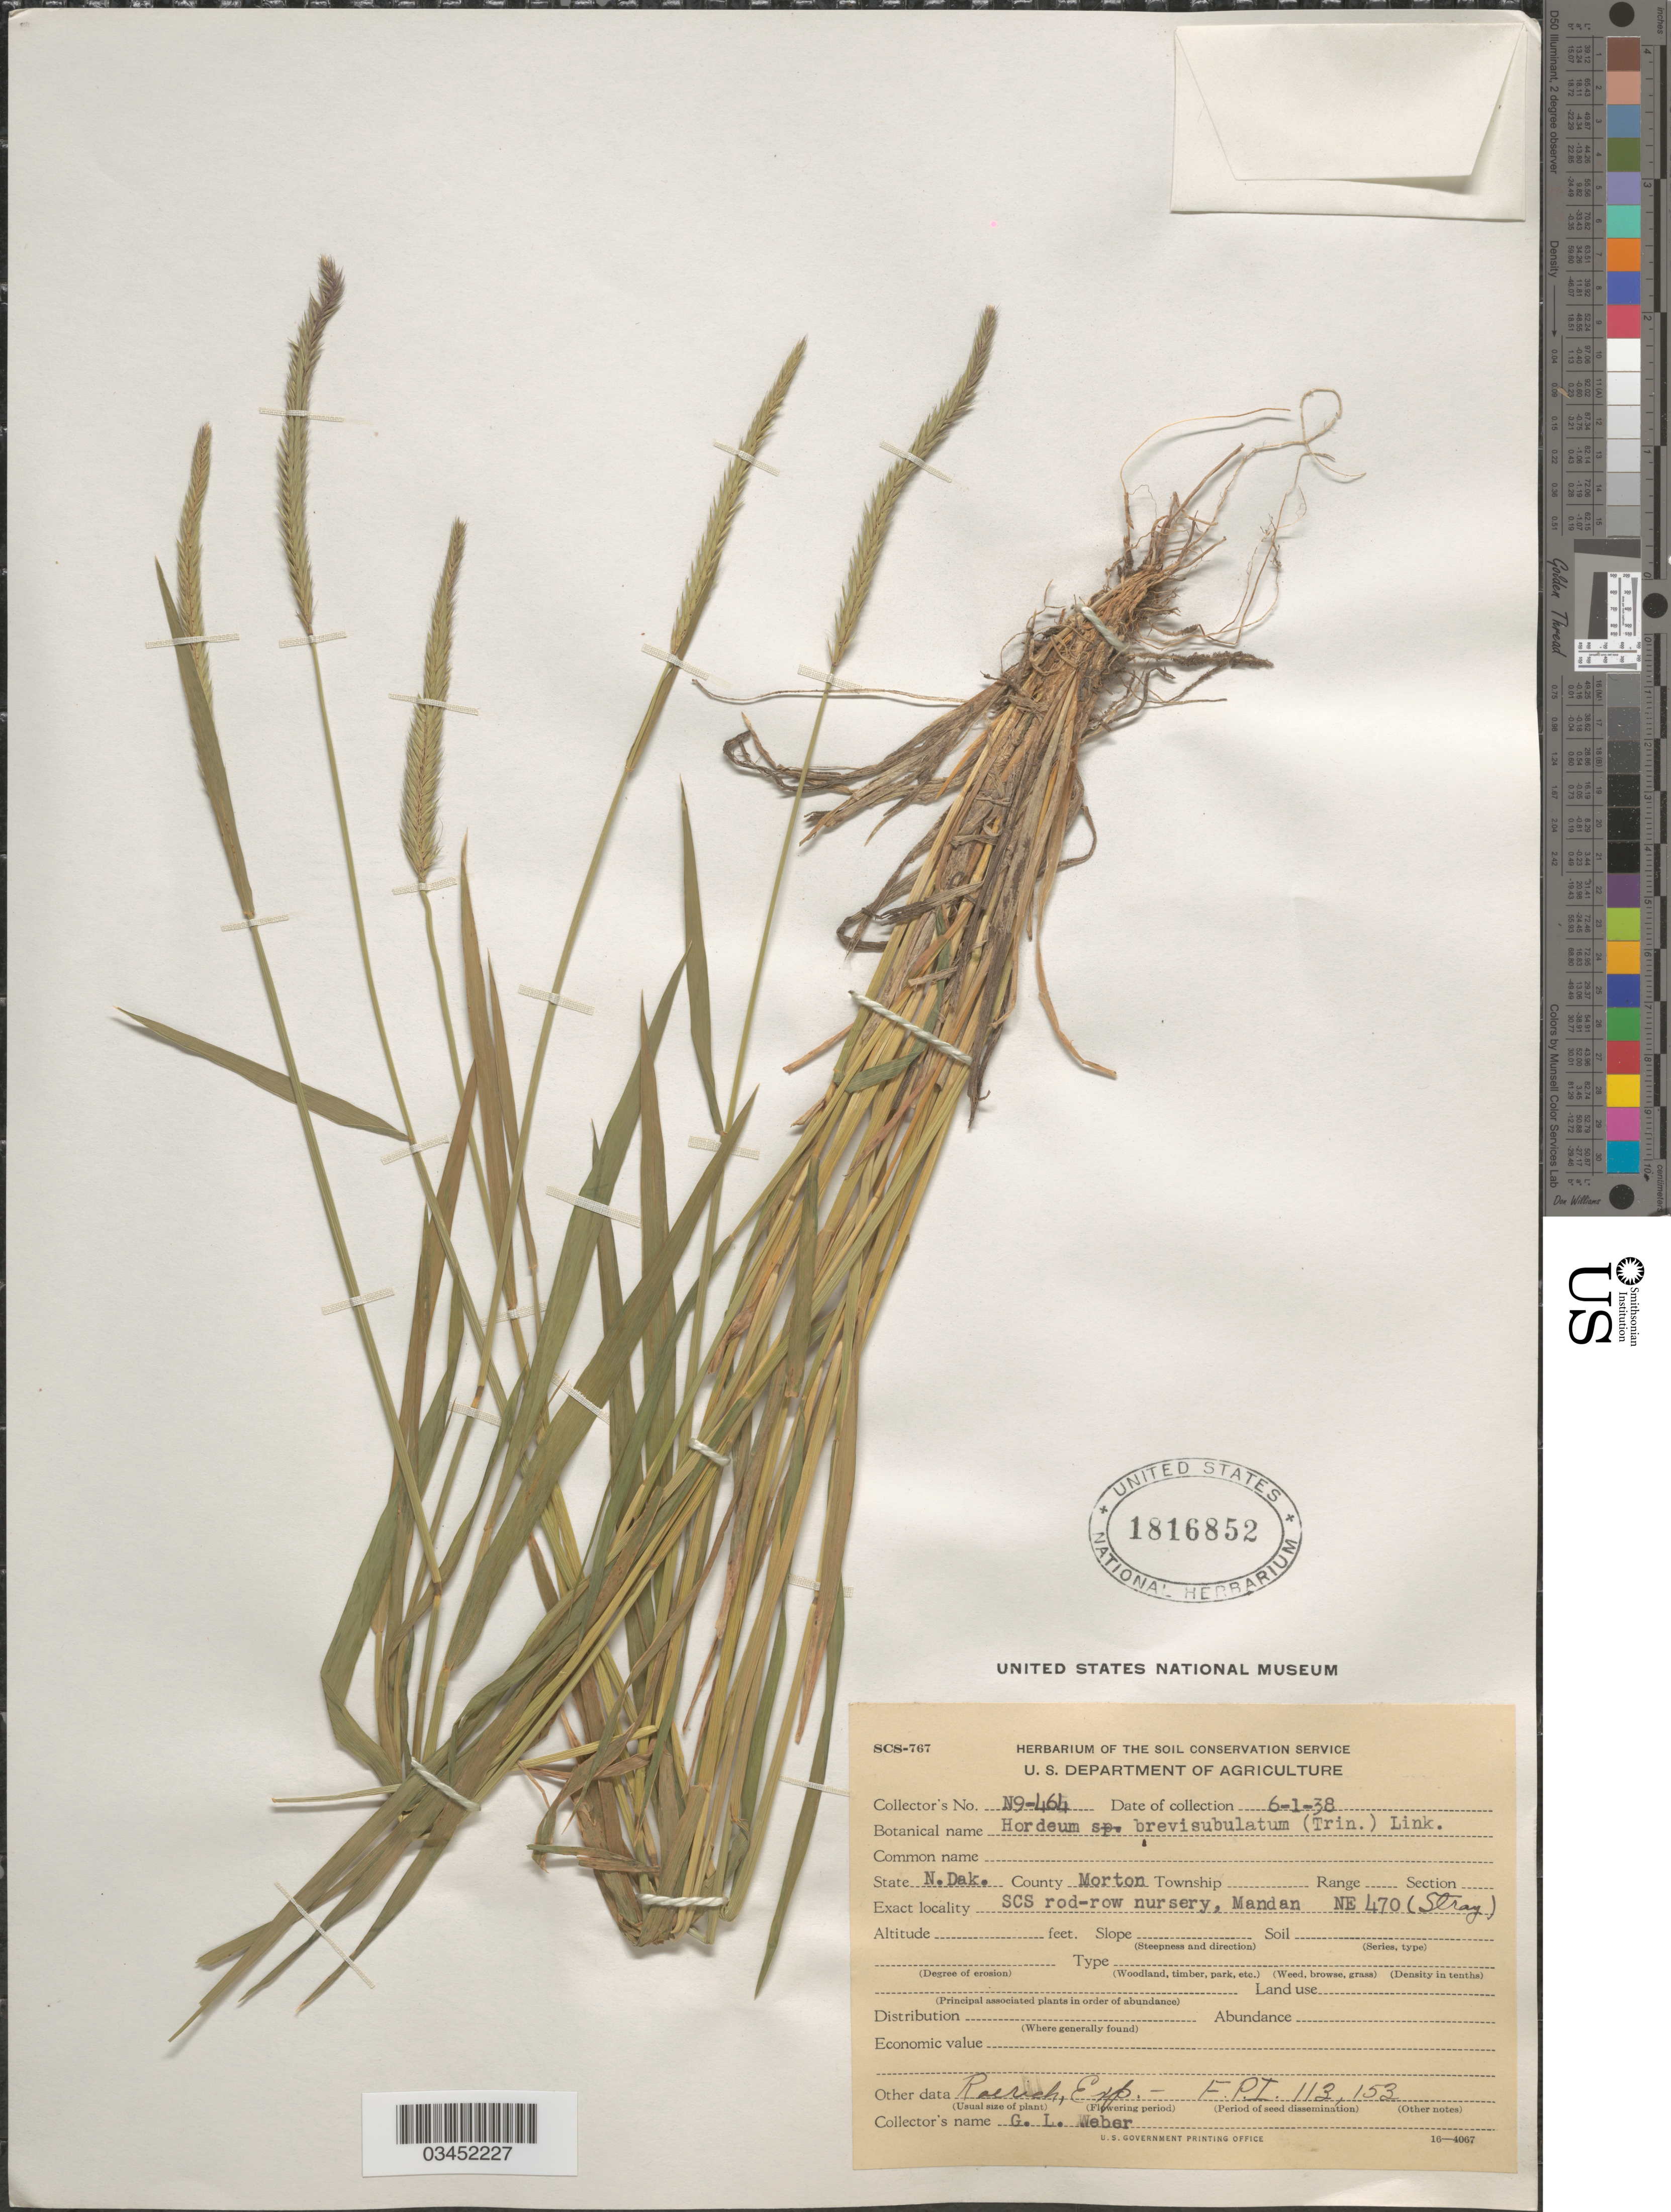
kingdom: Plantae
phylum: Tracheophyta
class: Liliopsida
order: Poales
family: Poaceae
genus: Hordeum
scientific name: Hordeum brevisubulatum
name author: (Trin.) Link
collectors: G. Weber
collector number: N9-464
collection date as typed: Transcribed d/m/y: 1/6/38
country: United States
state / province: North Dakota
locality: County Morton. SCS rod-row nursery, Mandan NE 470 (stray).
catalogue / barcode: US 1816852